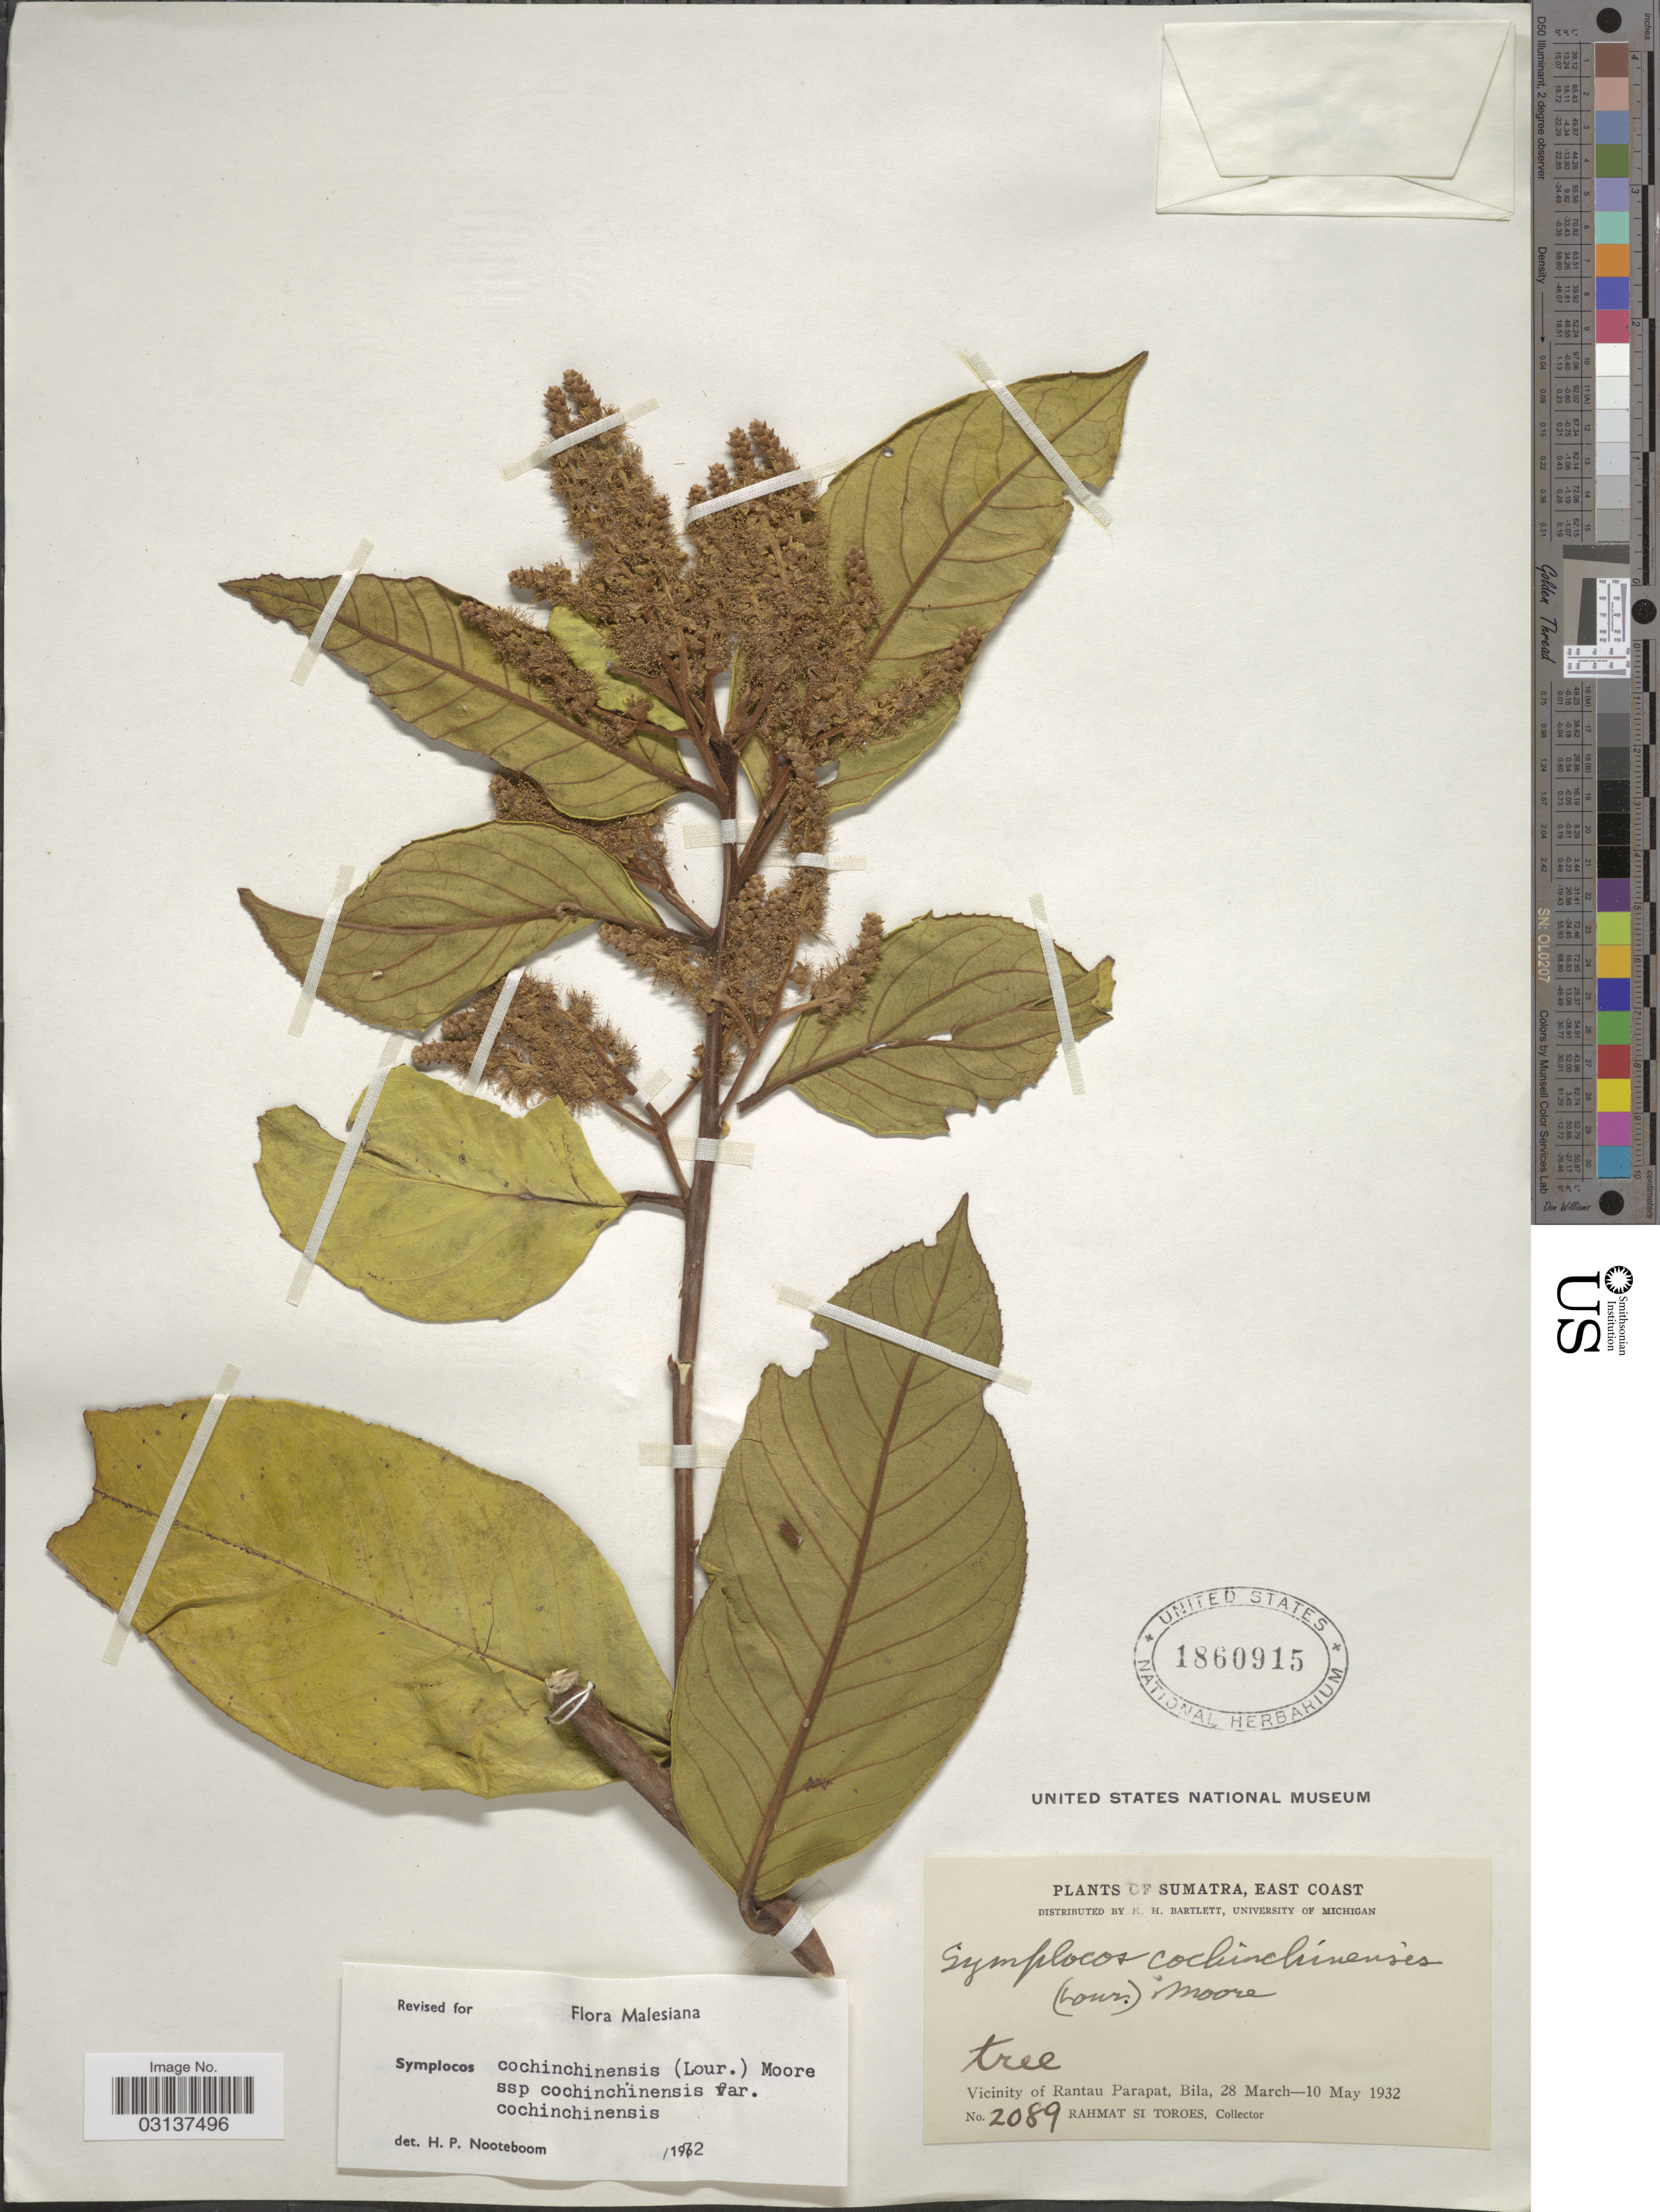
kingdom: Plantae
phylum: Tracheophyta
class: Magnoliopsida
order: Ericales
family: Symplocaceae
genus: Symplocos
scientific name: Symplocos cochinchinensis subsp. cochinchinensis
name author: (Lour.) S. Moore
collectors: Rahmat Si Boeea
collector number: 2089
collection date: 1932-03-28/1932-05-10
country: Indonesia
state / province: Sumatra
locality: East Coast, Vicinity of Rantau Parapat, Bila.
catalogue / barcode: US 1860915